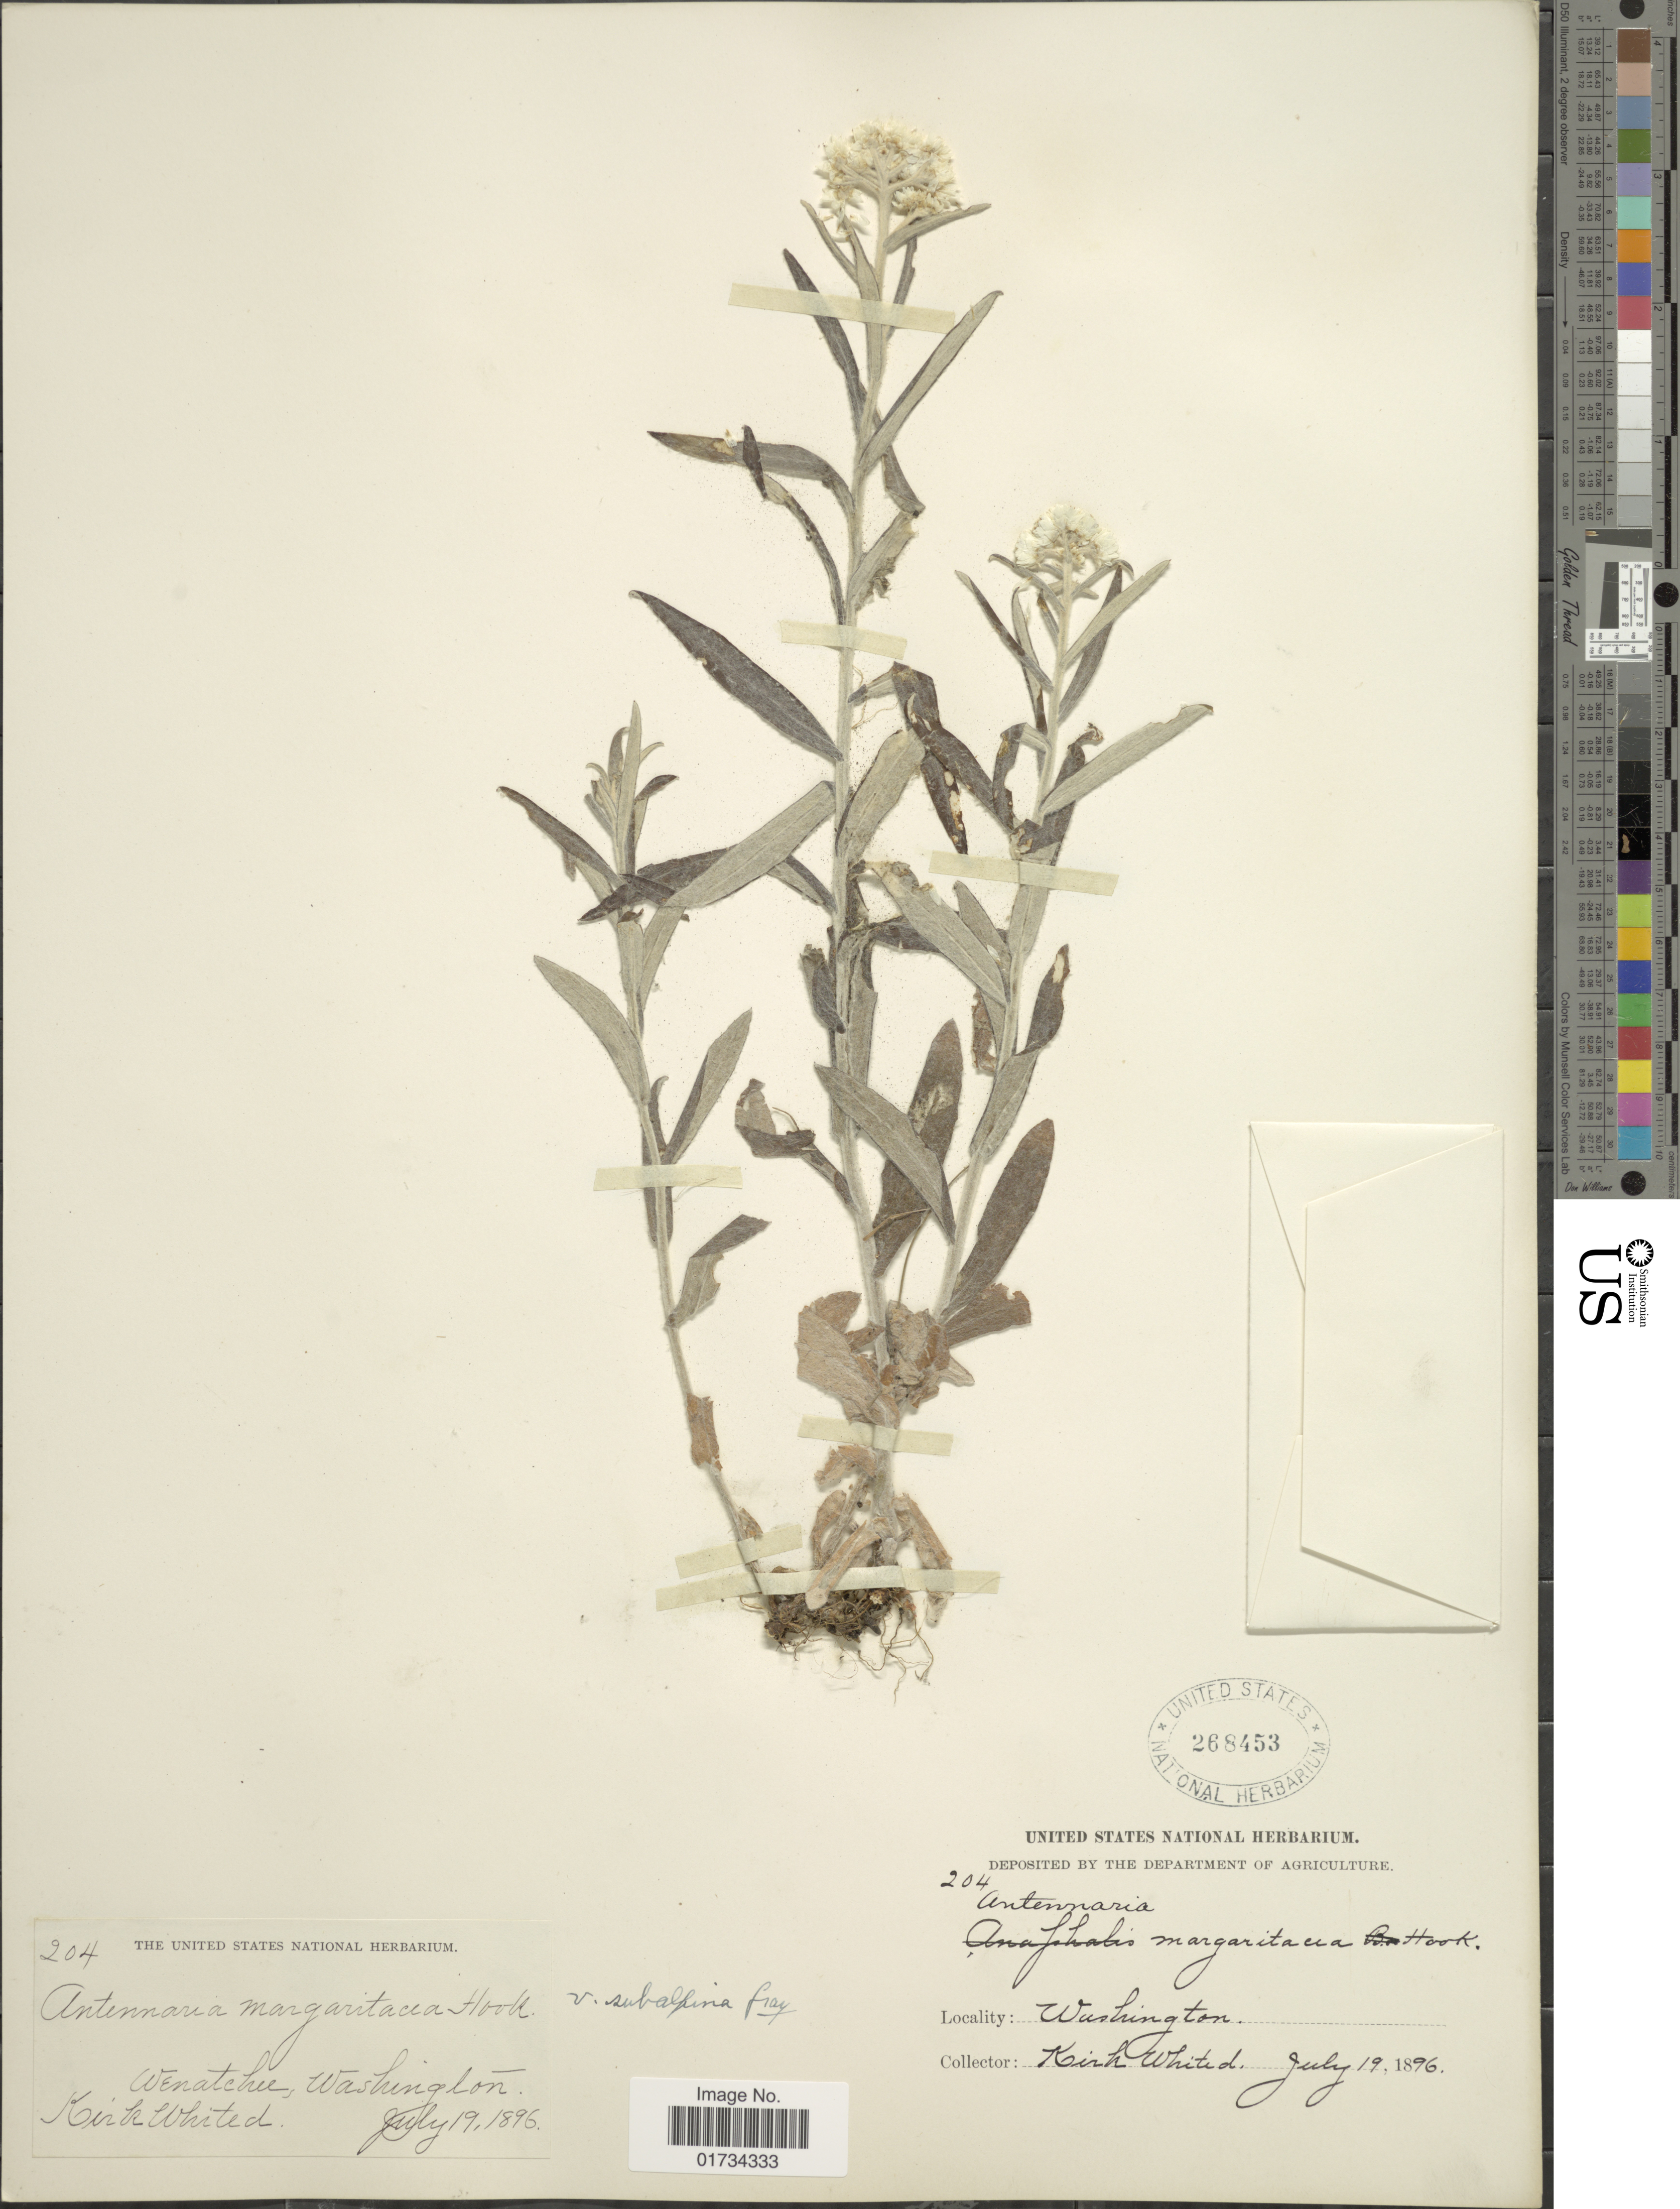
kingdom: Plantae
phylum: Tracheophyta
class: Magnoliopsida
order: Asterales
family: Asteraceae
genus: Anaphalis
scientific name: Anaphalis subalpina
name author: (A. Gray) Rydb.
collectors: K. Whited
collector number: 204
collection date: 1896-07-19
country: United States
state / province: Washington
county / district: Chelan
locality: Washington. Wenatchee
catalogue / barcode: US 268453